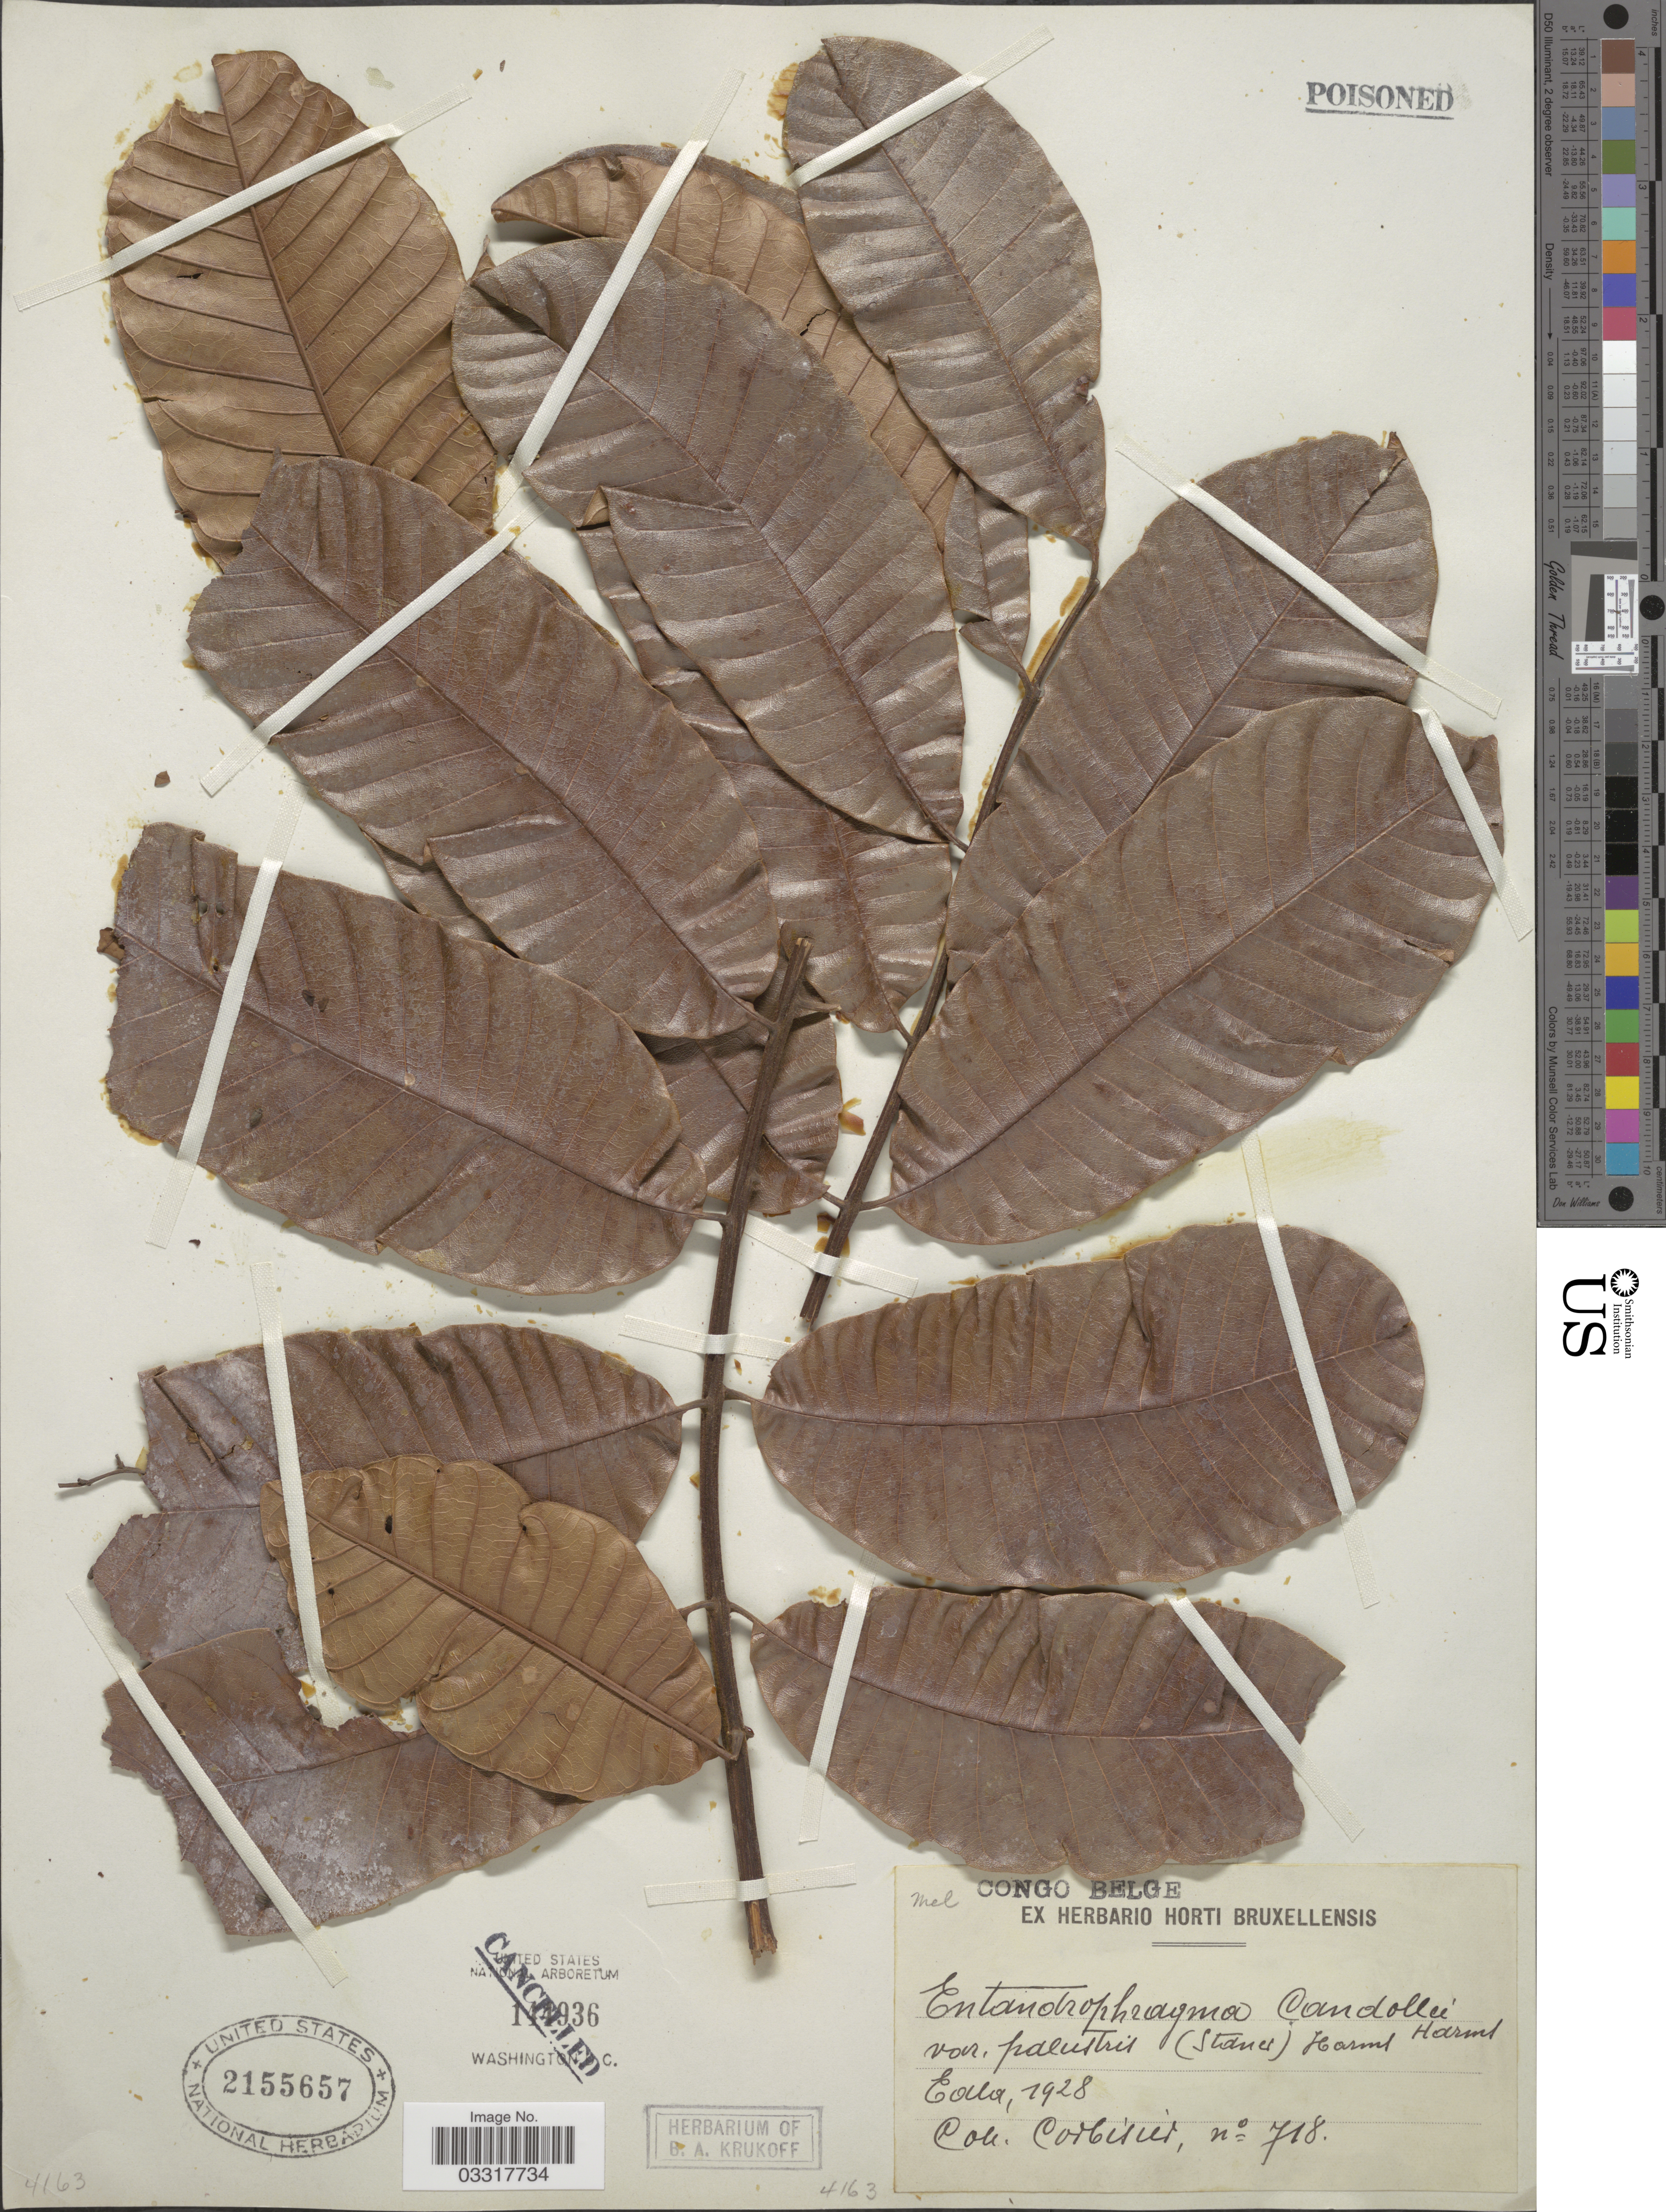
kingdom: Plantae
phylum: Tracheophyta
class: Magnoliopsida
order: Sapindales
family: Meliaceae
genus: Entandrophragma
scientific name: Entandrophragma candollei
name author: Harms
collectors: -. Corbisier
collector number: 718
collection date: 1928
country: Congo, Democratic Republic of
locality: Eala.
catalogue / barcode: US 2155657